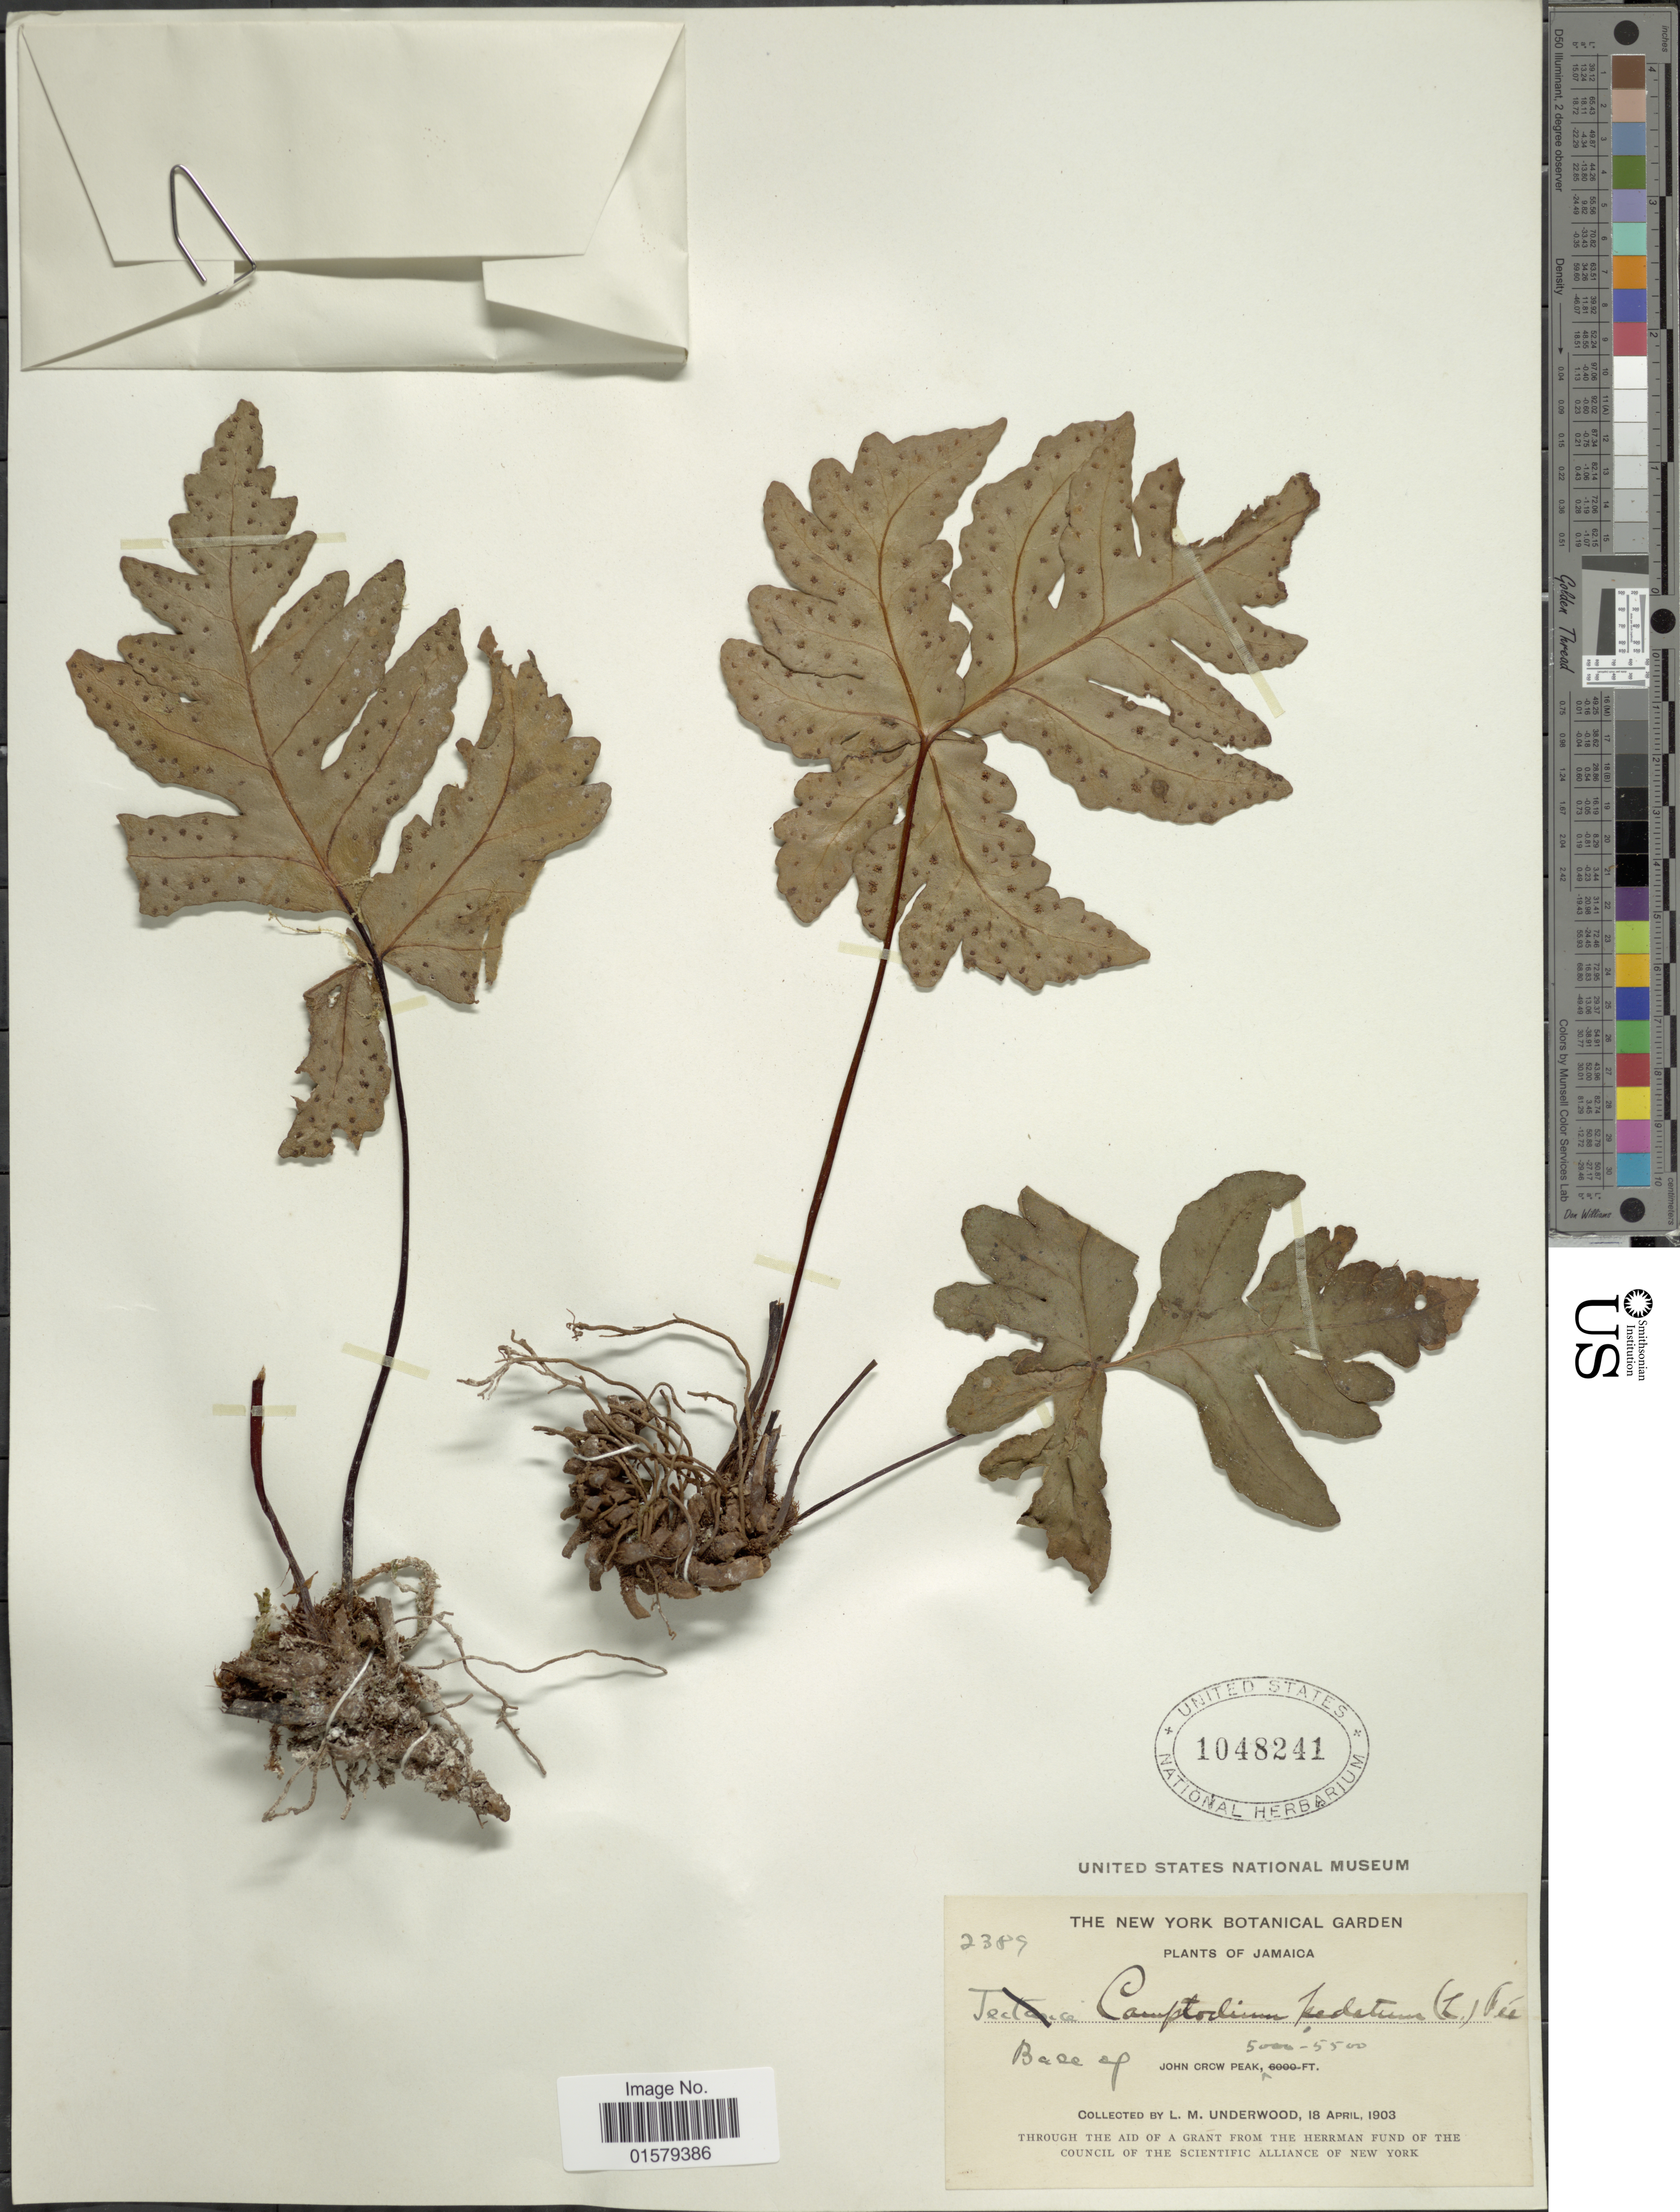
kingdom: Plantae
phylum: Tracheophyta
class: Polypodiopsida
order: Polypodiales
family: Tectariaceae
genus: Tectaria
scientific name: Tectaria pedata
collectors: L. M. Underwood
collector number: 2389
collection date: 1903-04-18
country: Jamaica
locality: Base of John Crow Peak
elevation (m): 1524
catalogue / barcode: US 1048241